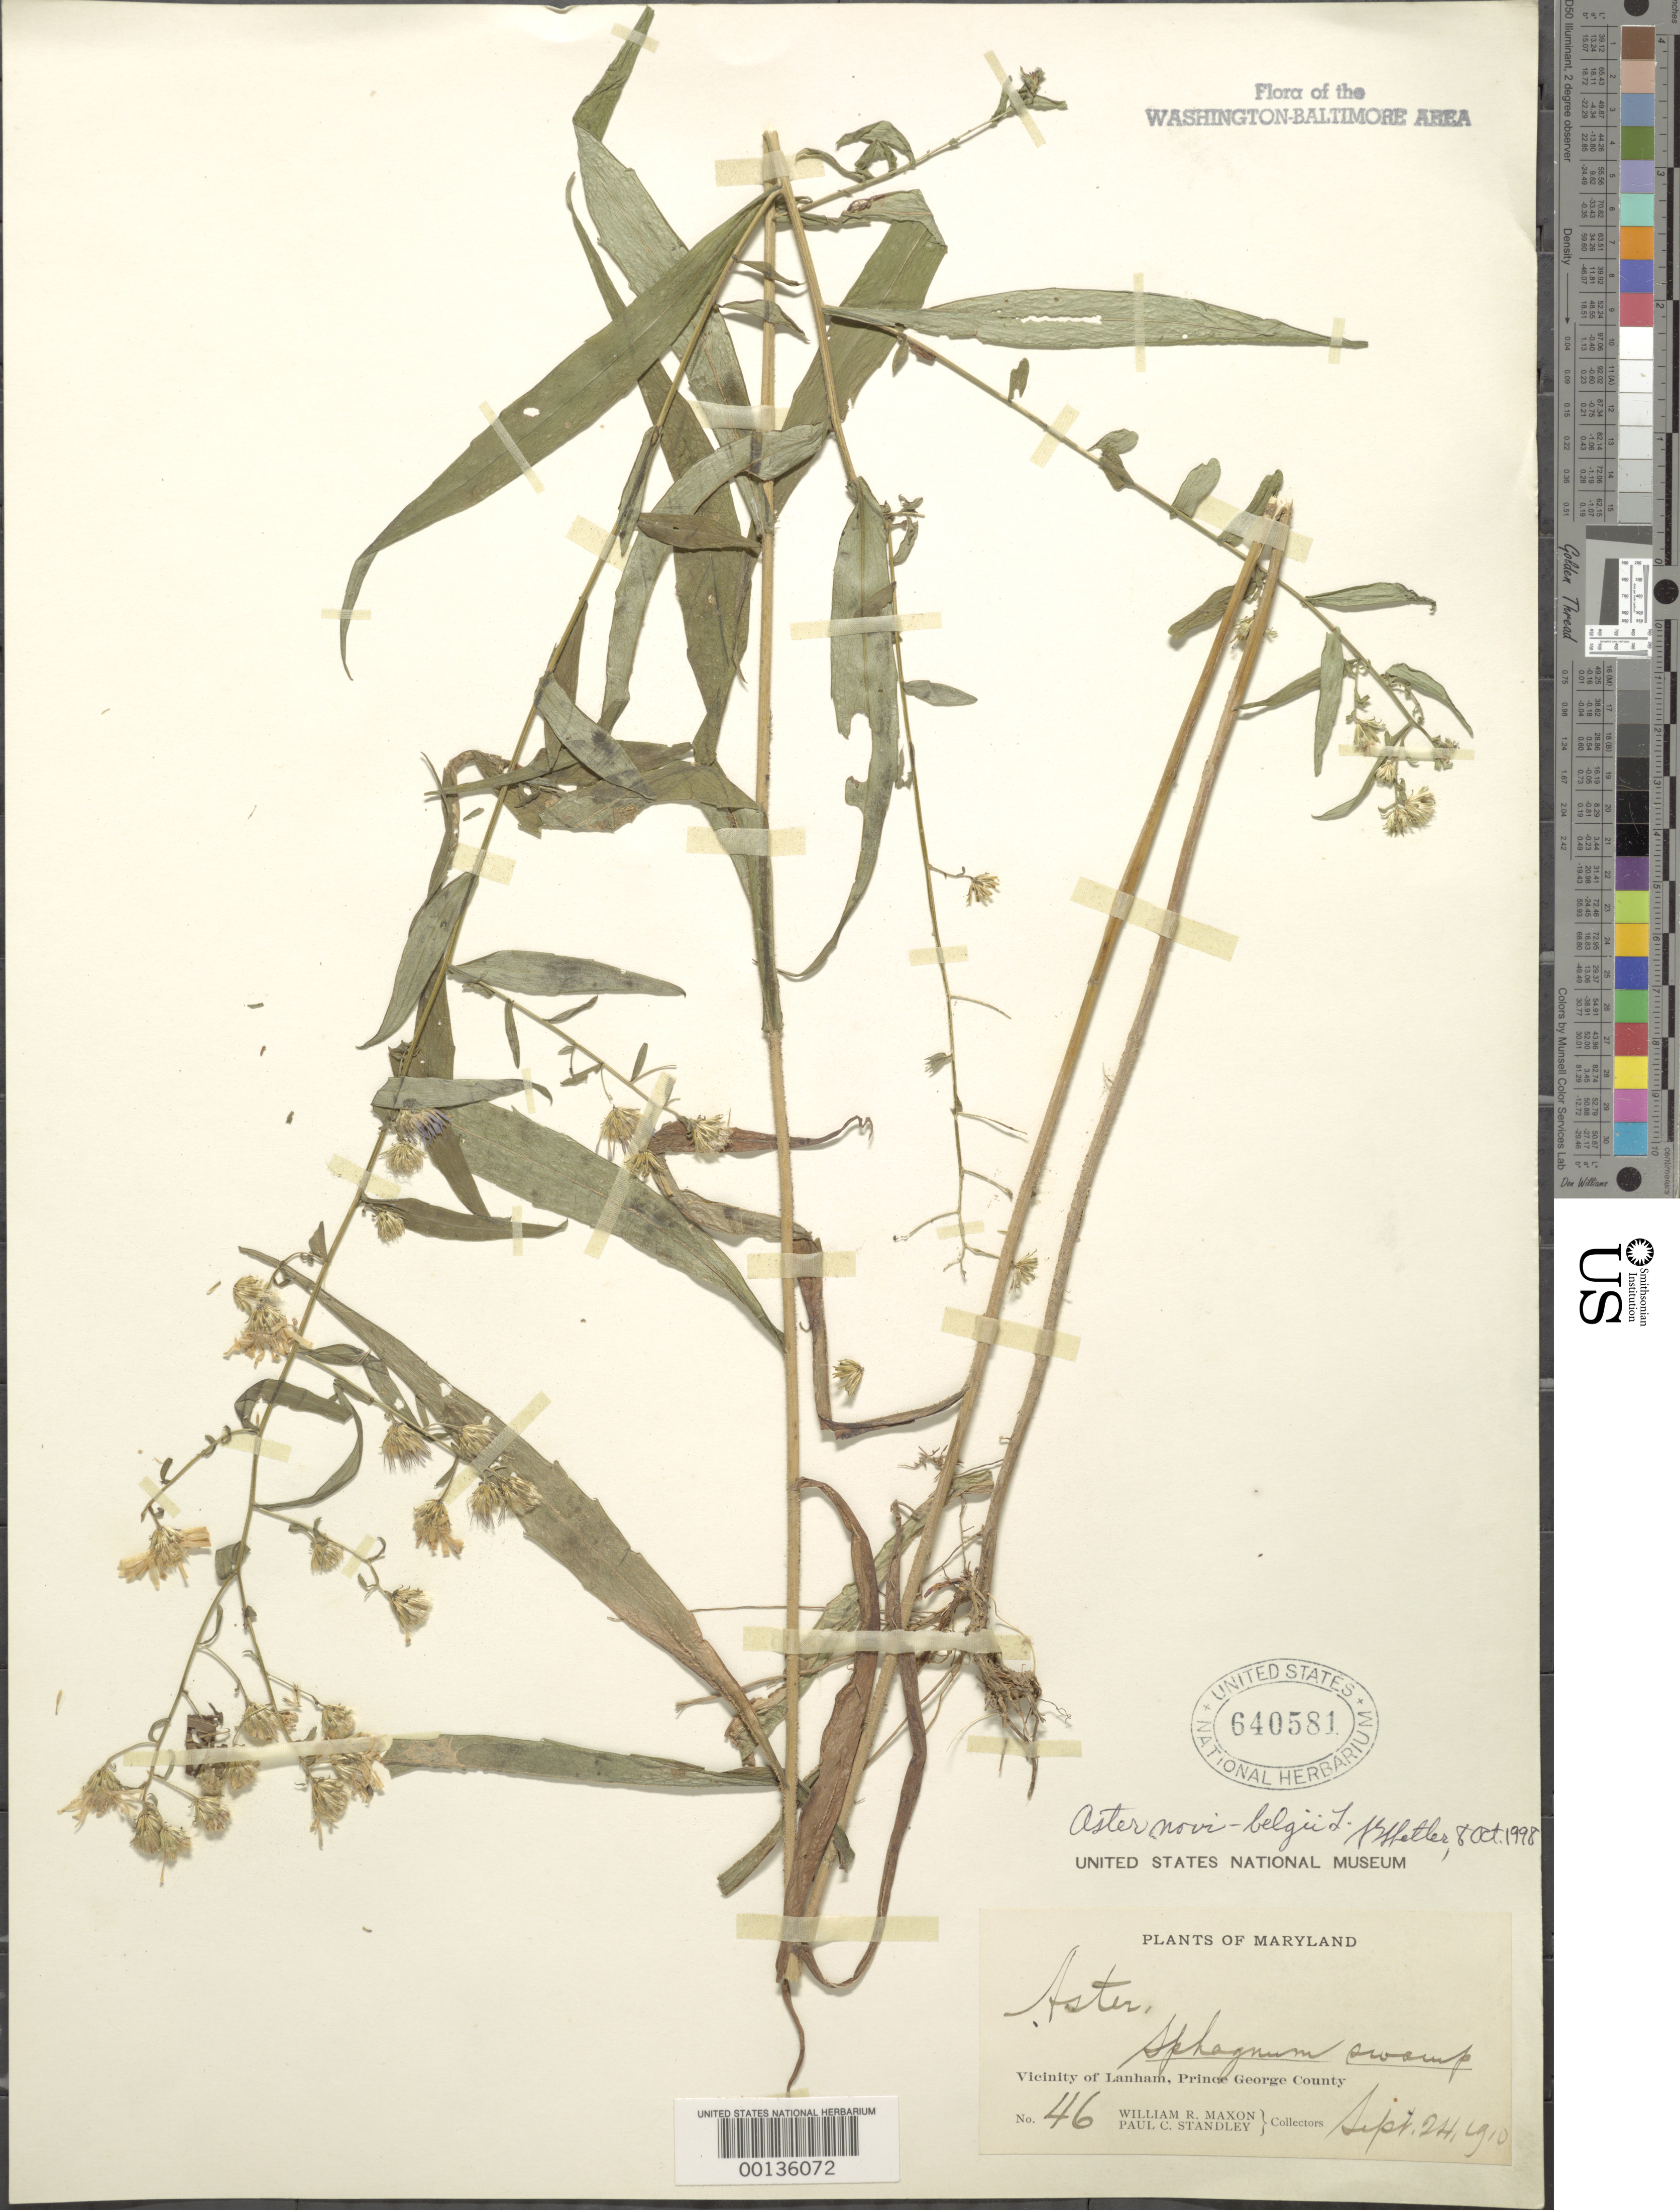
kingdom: Plantae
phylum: Tracheophyta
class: Magnoliopsida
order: Asterales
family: Asteraceae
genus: Symphyotrichum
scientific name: Symphyotrichum novi-belgii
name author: (L.) G.L. Nesom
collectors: W. R. Maxon & P. C. Standley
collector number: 46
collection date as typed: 24 Sep 1910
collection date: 1910-09-24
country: United States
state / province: Maryland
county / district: Prince George's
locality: Lanham Vicinity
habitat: Sphagnum swamp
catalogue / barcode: US 640581